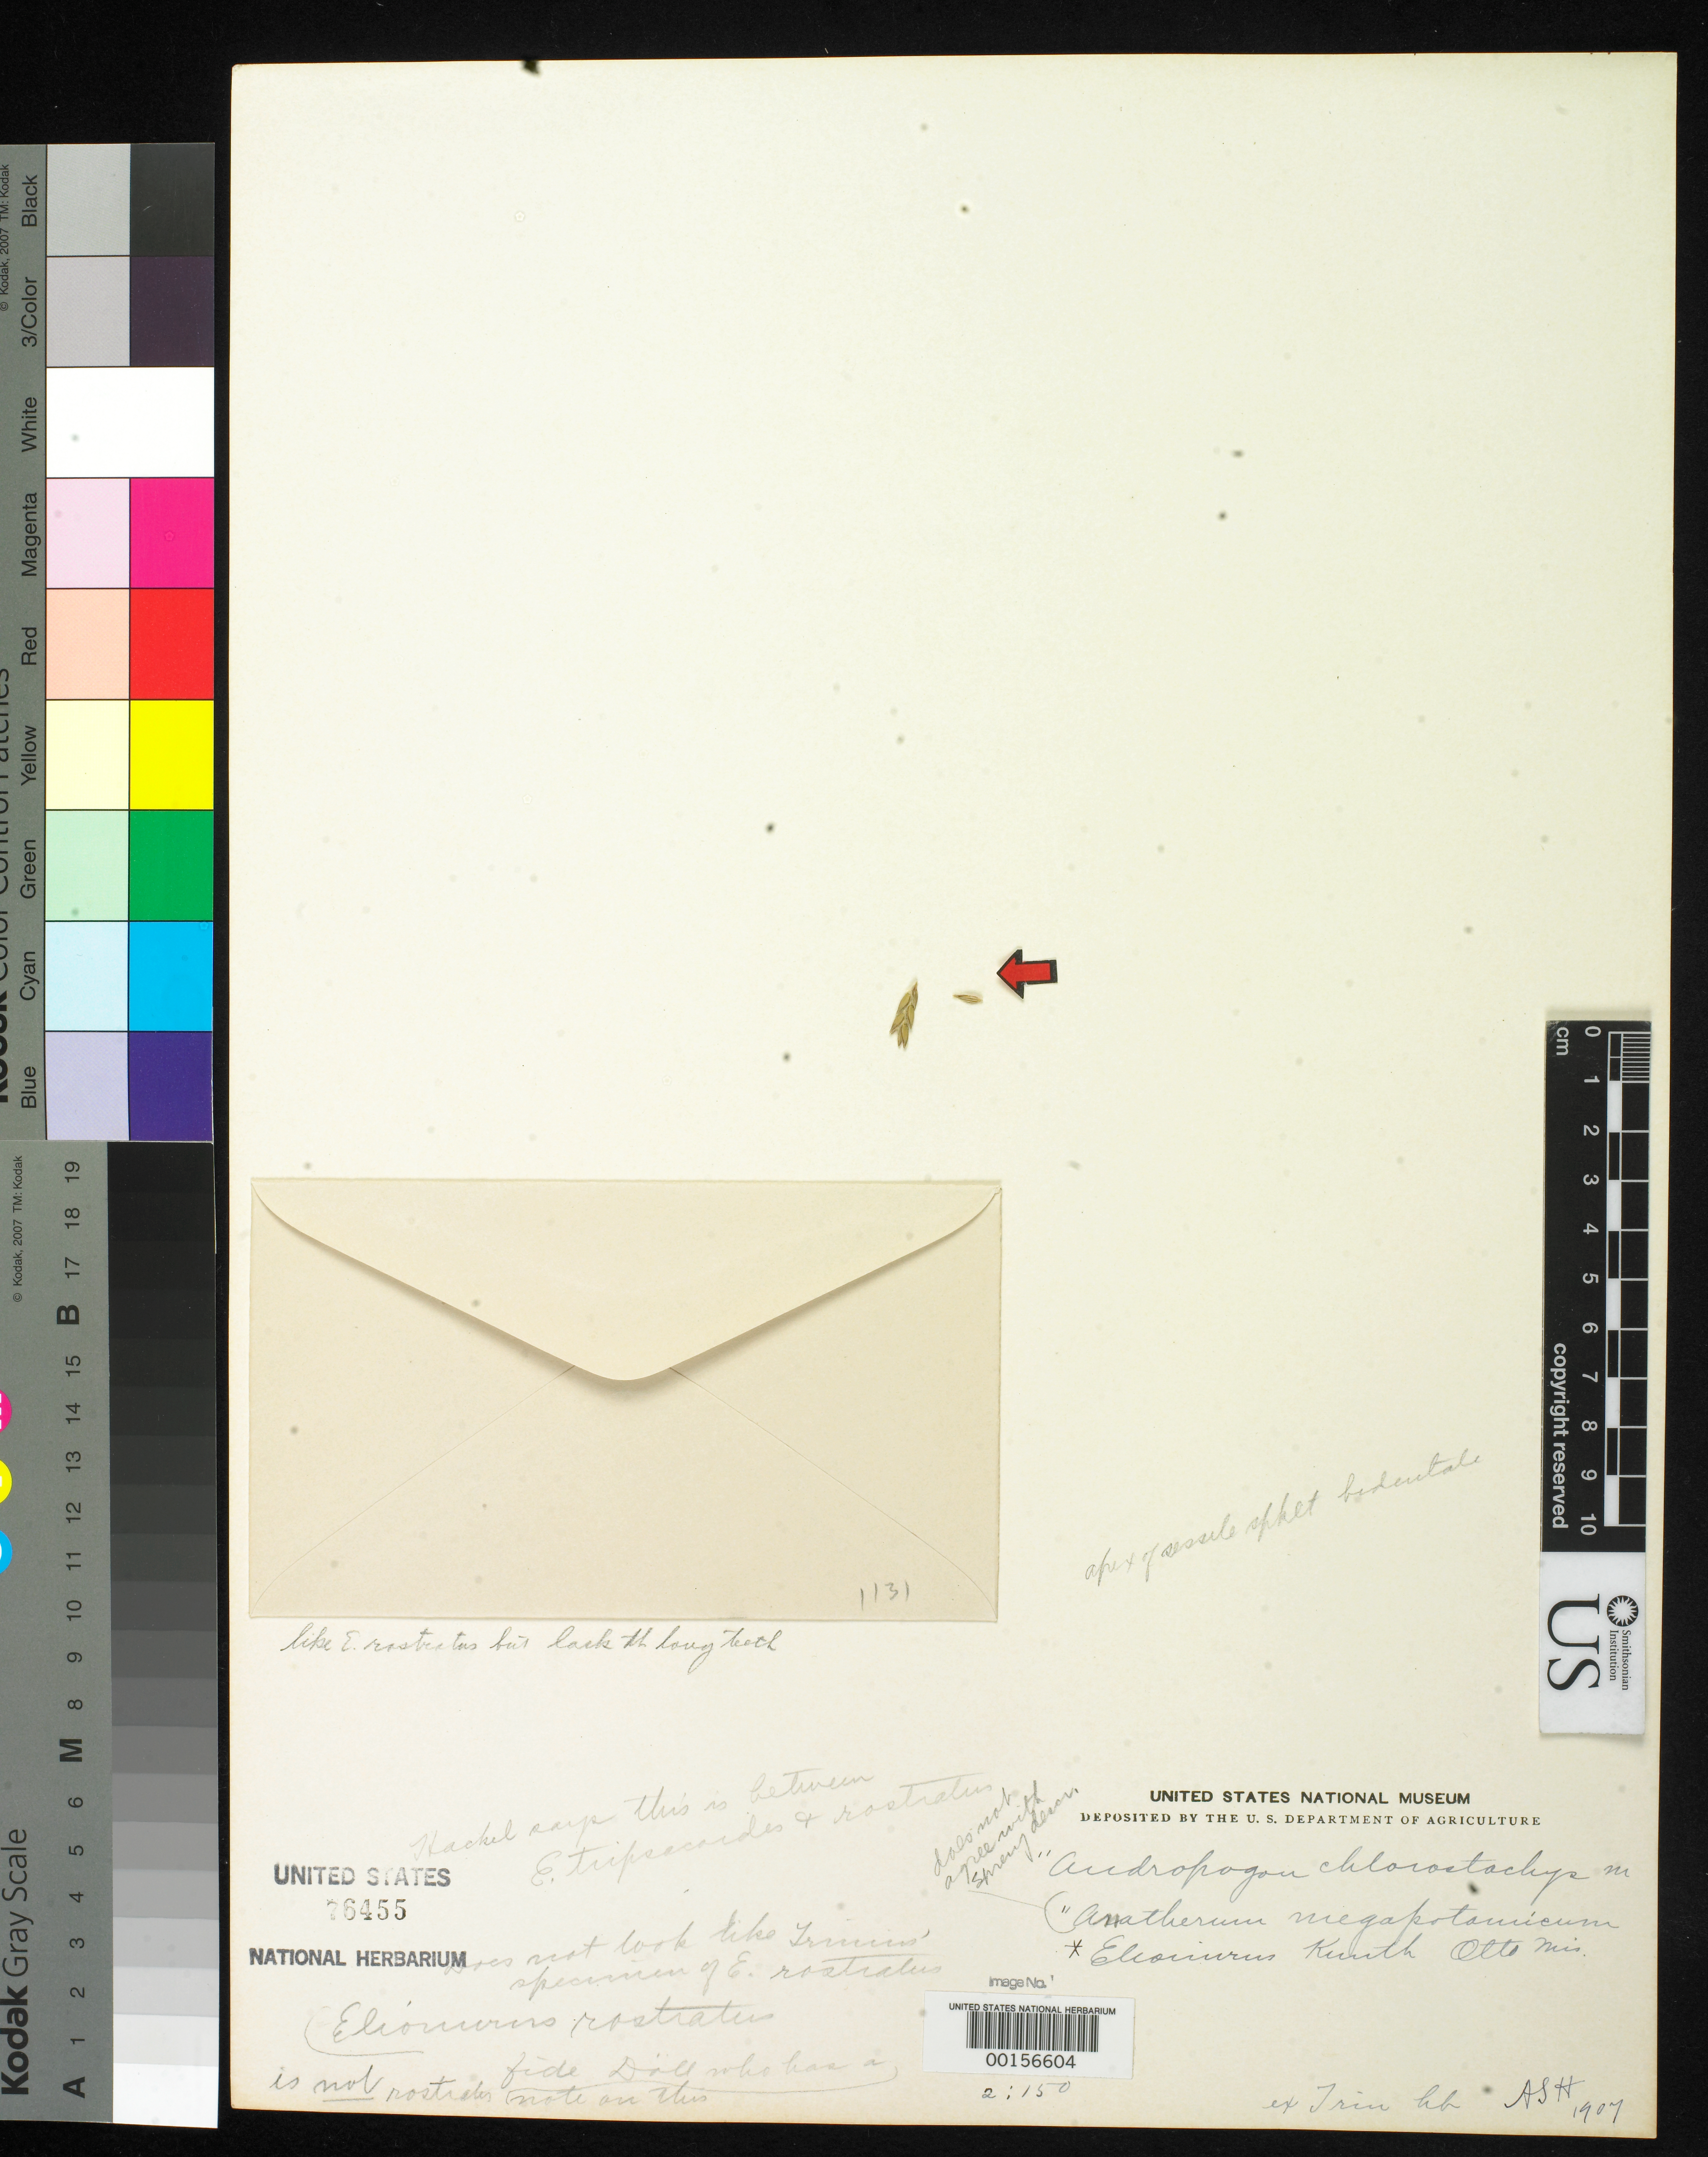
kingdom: Plantae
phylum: Tracheophyta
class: Liliopsida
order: Poales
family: Poaceae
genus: Andropogon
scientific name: Andropogon chlorostachys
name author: Trin.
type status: Type Fragment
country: Brazil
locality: Rio Grande.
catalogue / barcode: US 76455